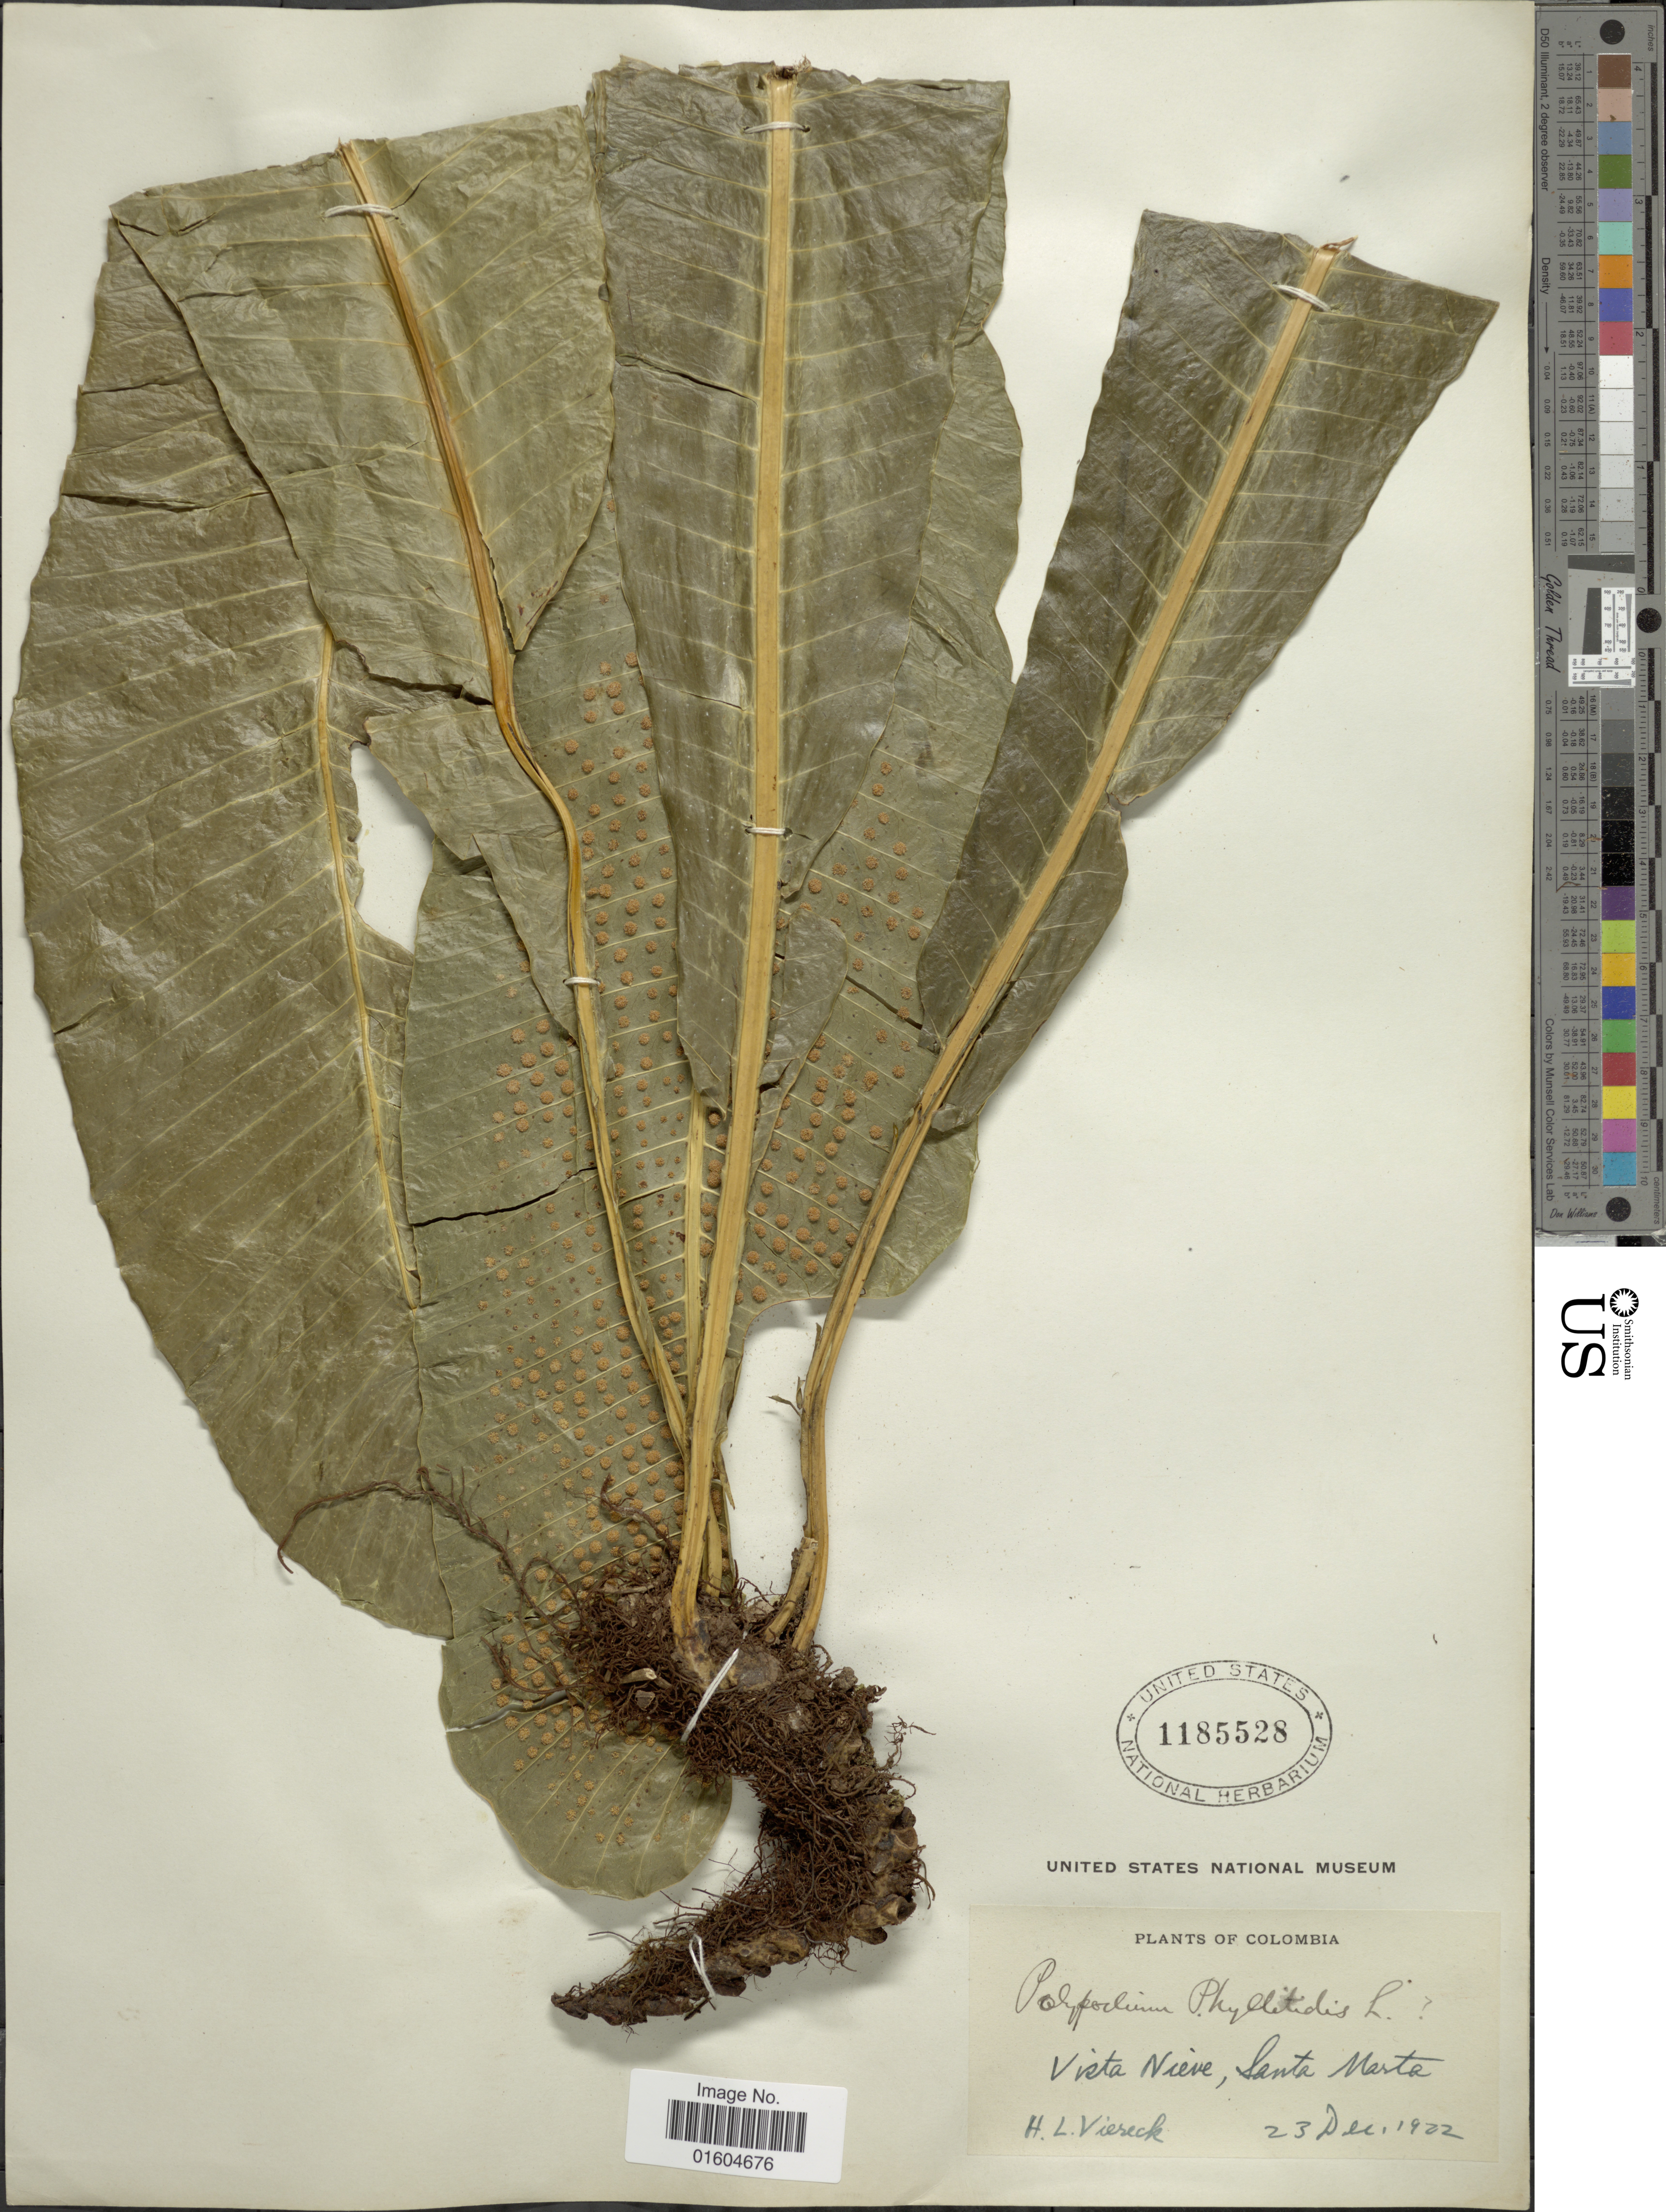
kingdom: Plantae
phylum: Tracheophyta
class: Polypodiopsida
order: Polypodiales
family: Polypodiaceae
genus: Campyloneurum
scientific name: Campyloneurum phyllitidis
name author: (L.) C. Presl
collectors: H. L. Viereck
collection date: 1902-12-23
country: Colombia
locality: Colombia. Vista Nieve, Santa Marta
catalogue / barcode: US 1185528